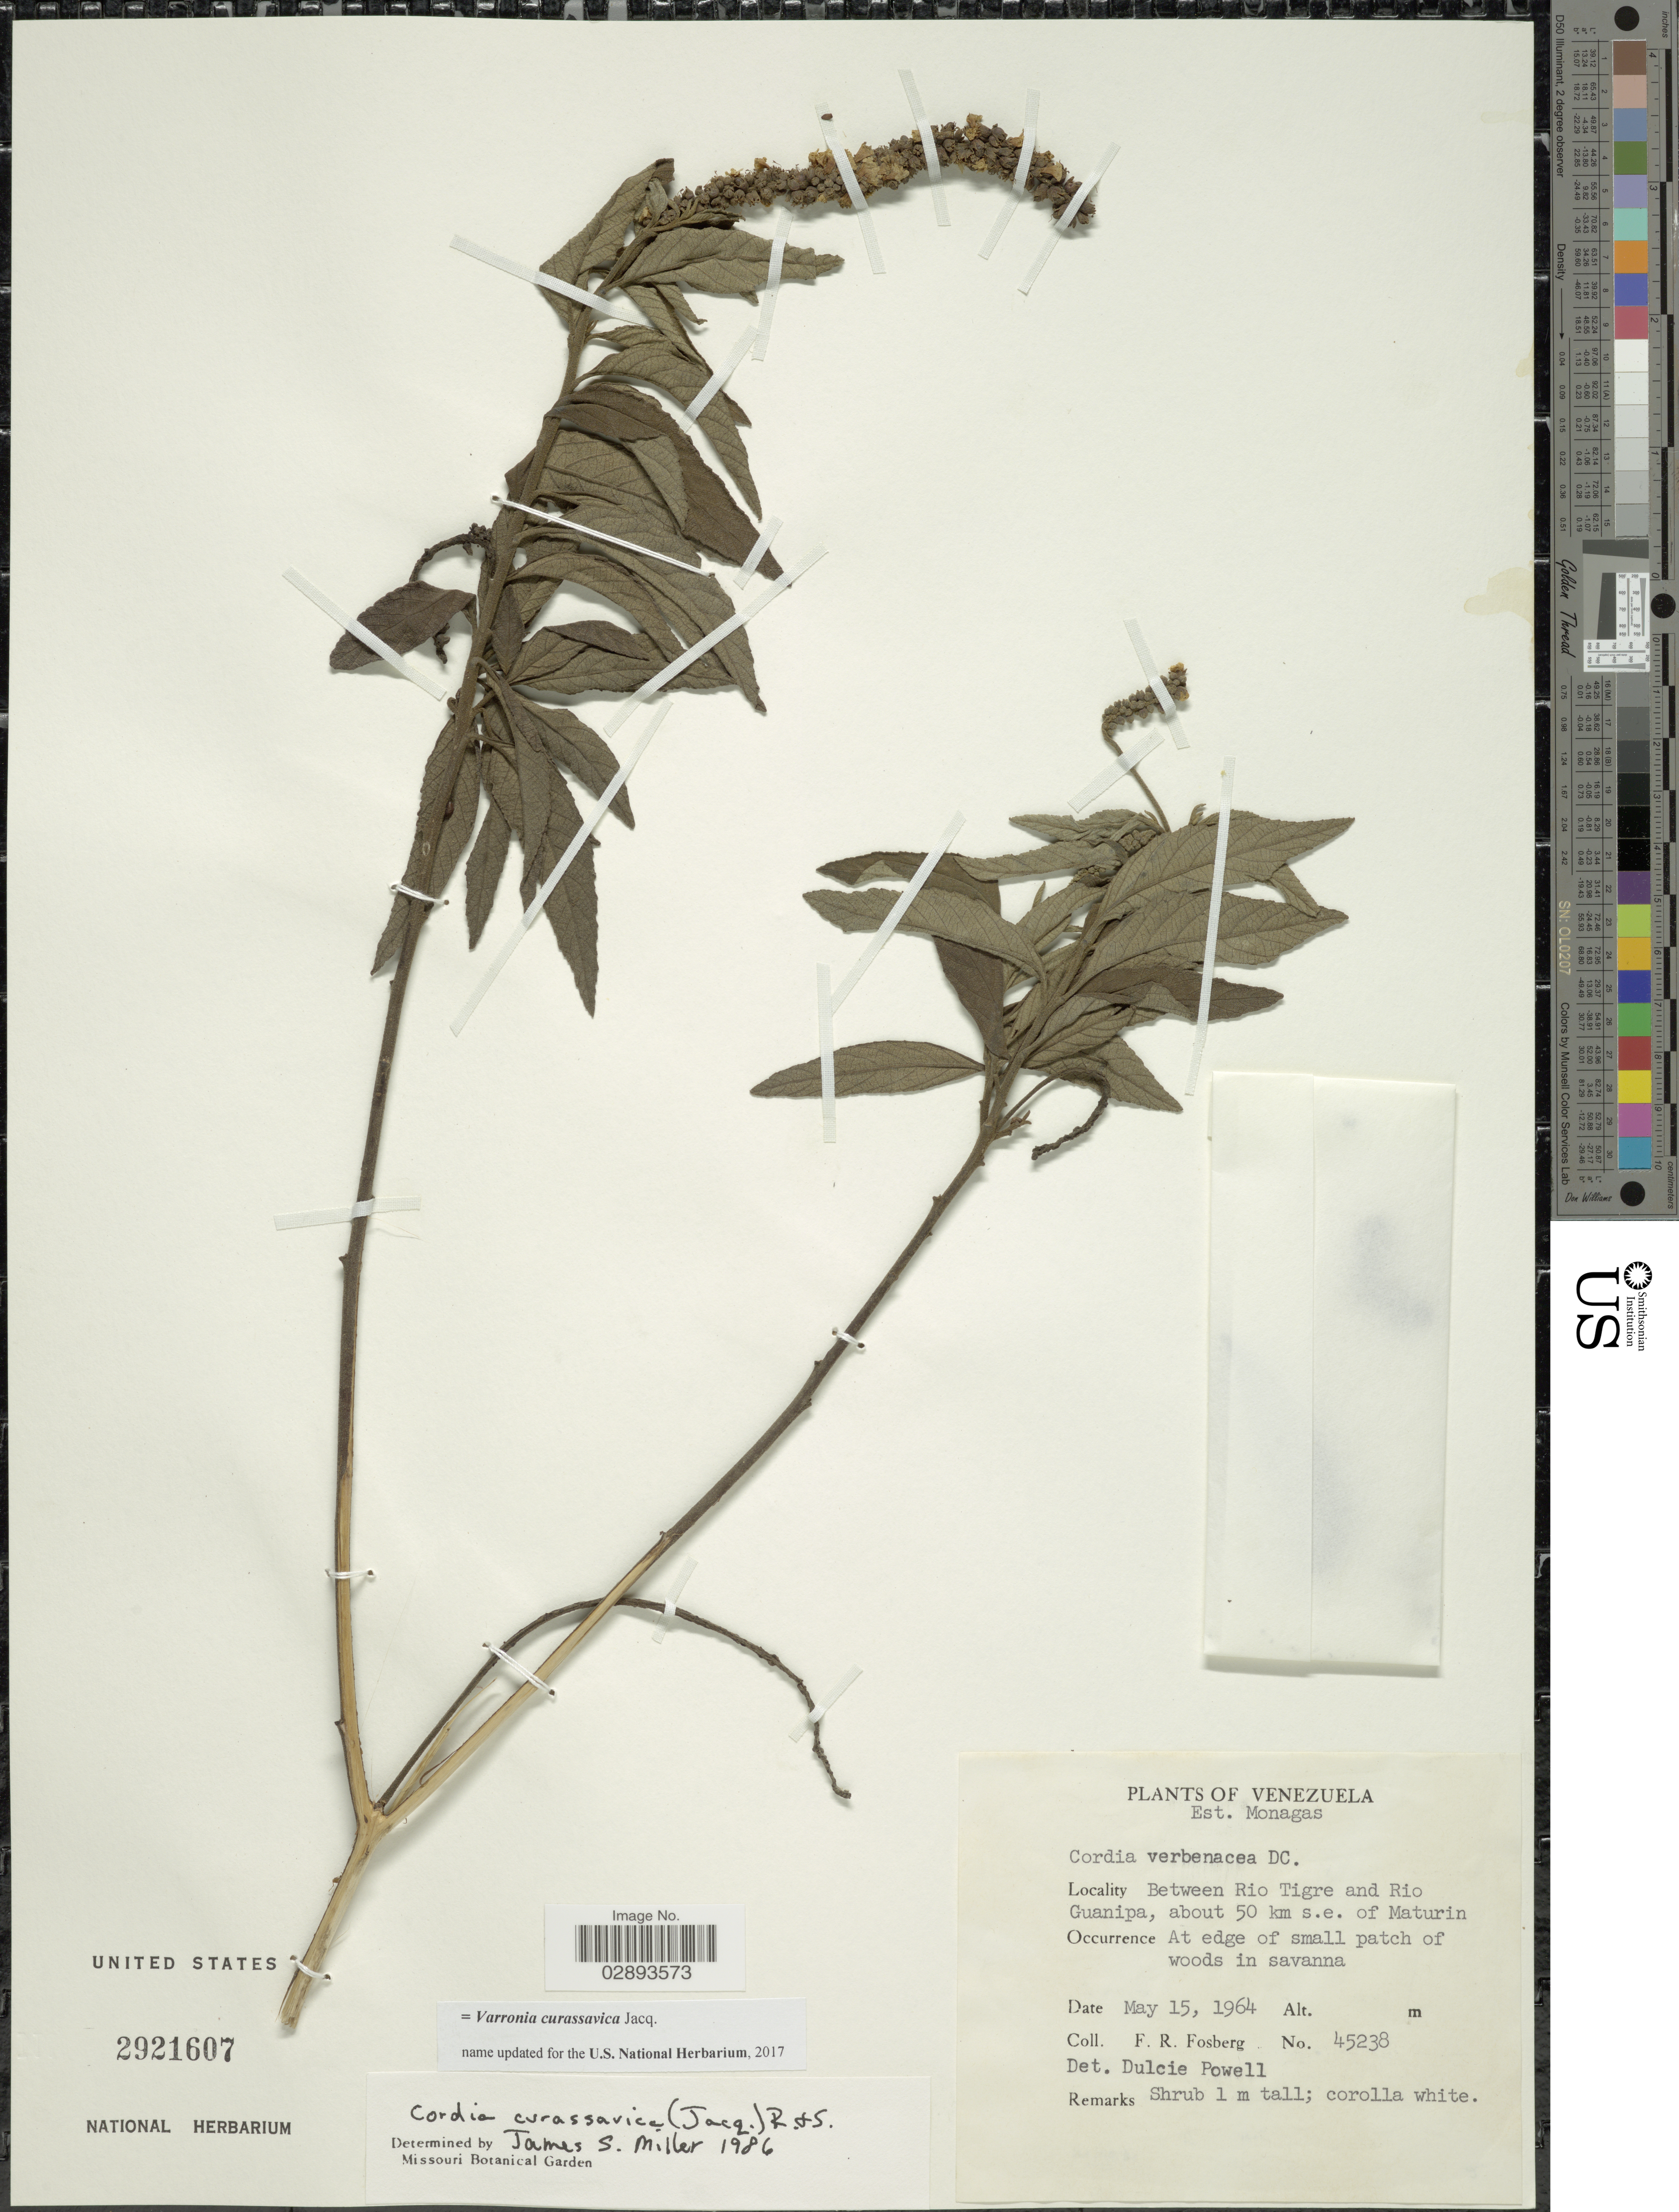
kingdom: Plantae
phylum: Tracheophyta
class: Magnoliopsida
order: Boraginales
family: Cordiaceae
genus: Varronia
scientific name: Varronia curassavica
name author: Jacq.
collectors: F. R. Fosberg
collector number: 45238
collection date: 1964-05-15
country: Venezuela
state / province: Monagas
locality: Between Rio Tigre and Rio Guanipa, about 50 km s.e. of Maturin.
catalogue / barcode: US 2921607